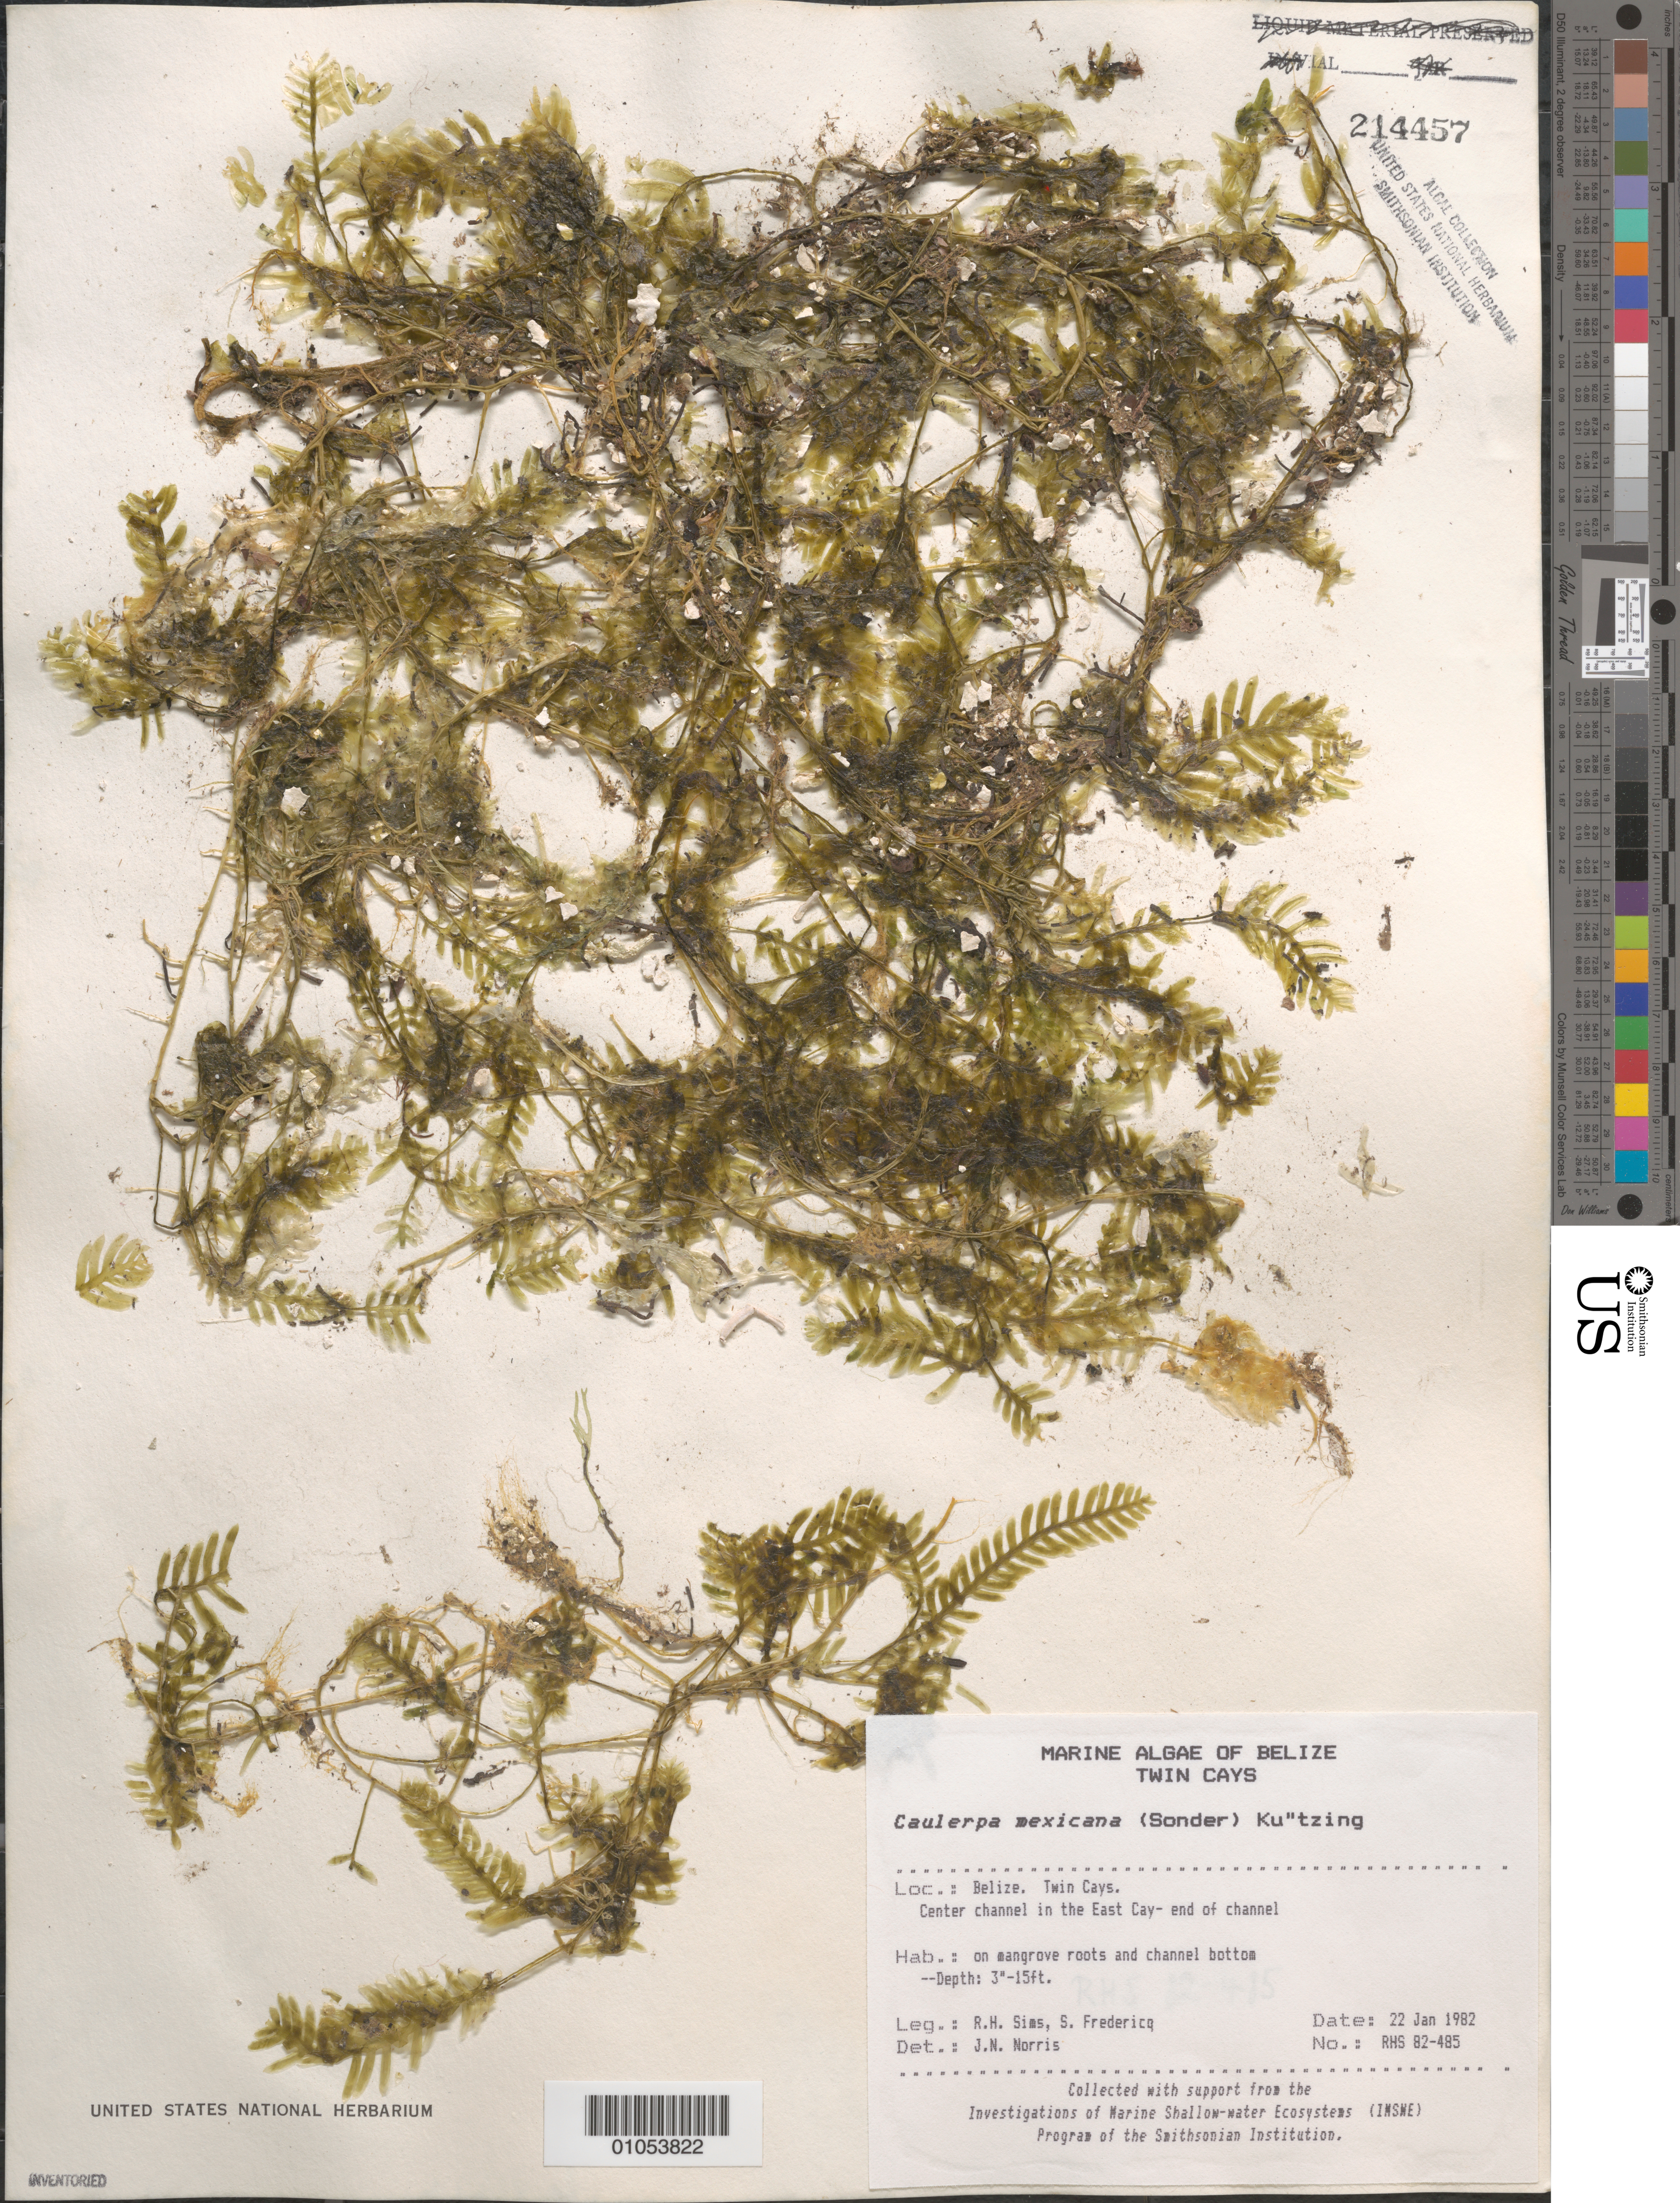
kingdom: Plantae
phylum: Chlorophyta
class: Ulvophyceae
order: Bryopsidales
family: Caulerpaceae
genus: Caulerpa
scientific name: Caulerpa mexicana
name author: Sond. ex Kütz.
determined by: Norris, James N.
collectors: R. H. Sims & S. Fredericq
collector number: RHS 82-485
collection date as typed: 22 Jan 1982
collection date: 1982-01-22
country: Belize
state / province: Stann Creek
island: Twin Cays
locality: Center channel in the East Cay end of channel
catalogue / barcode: US 214457